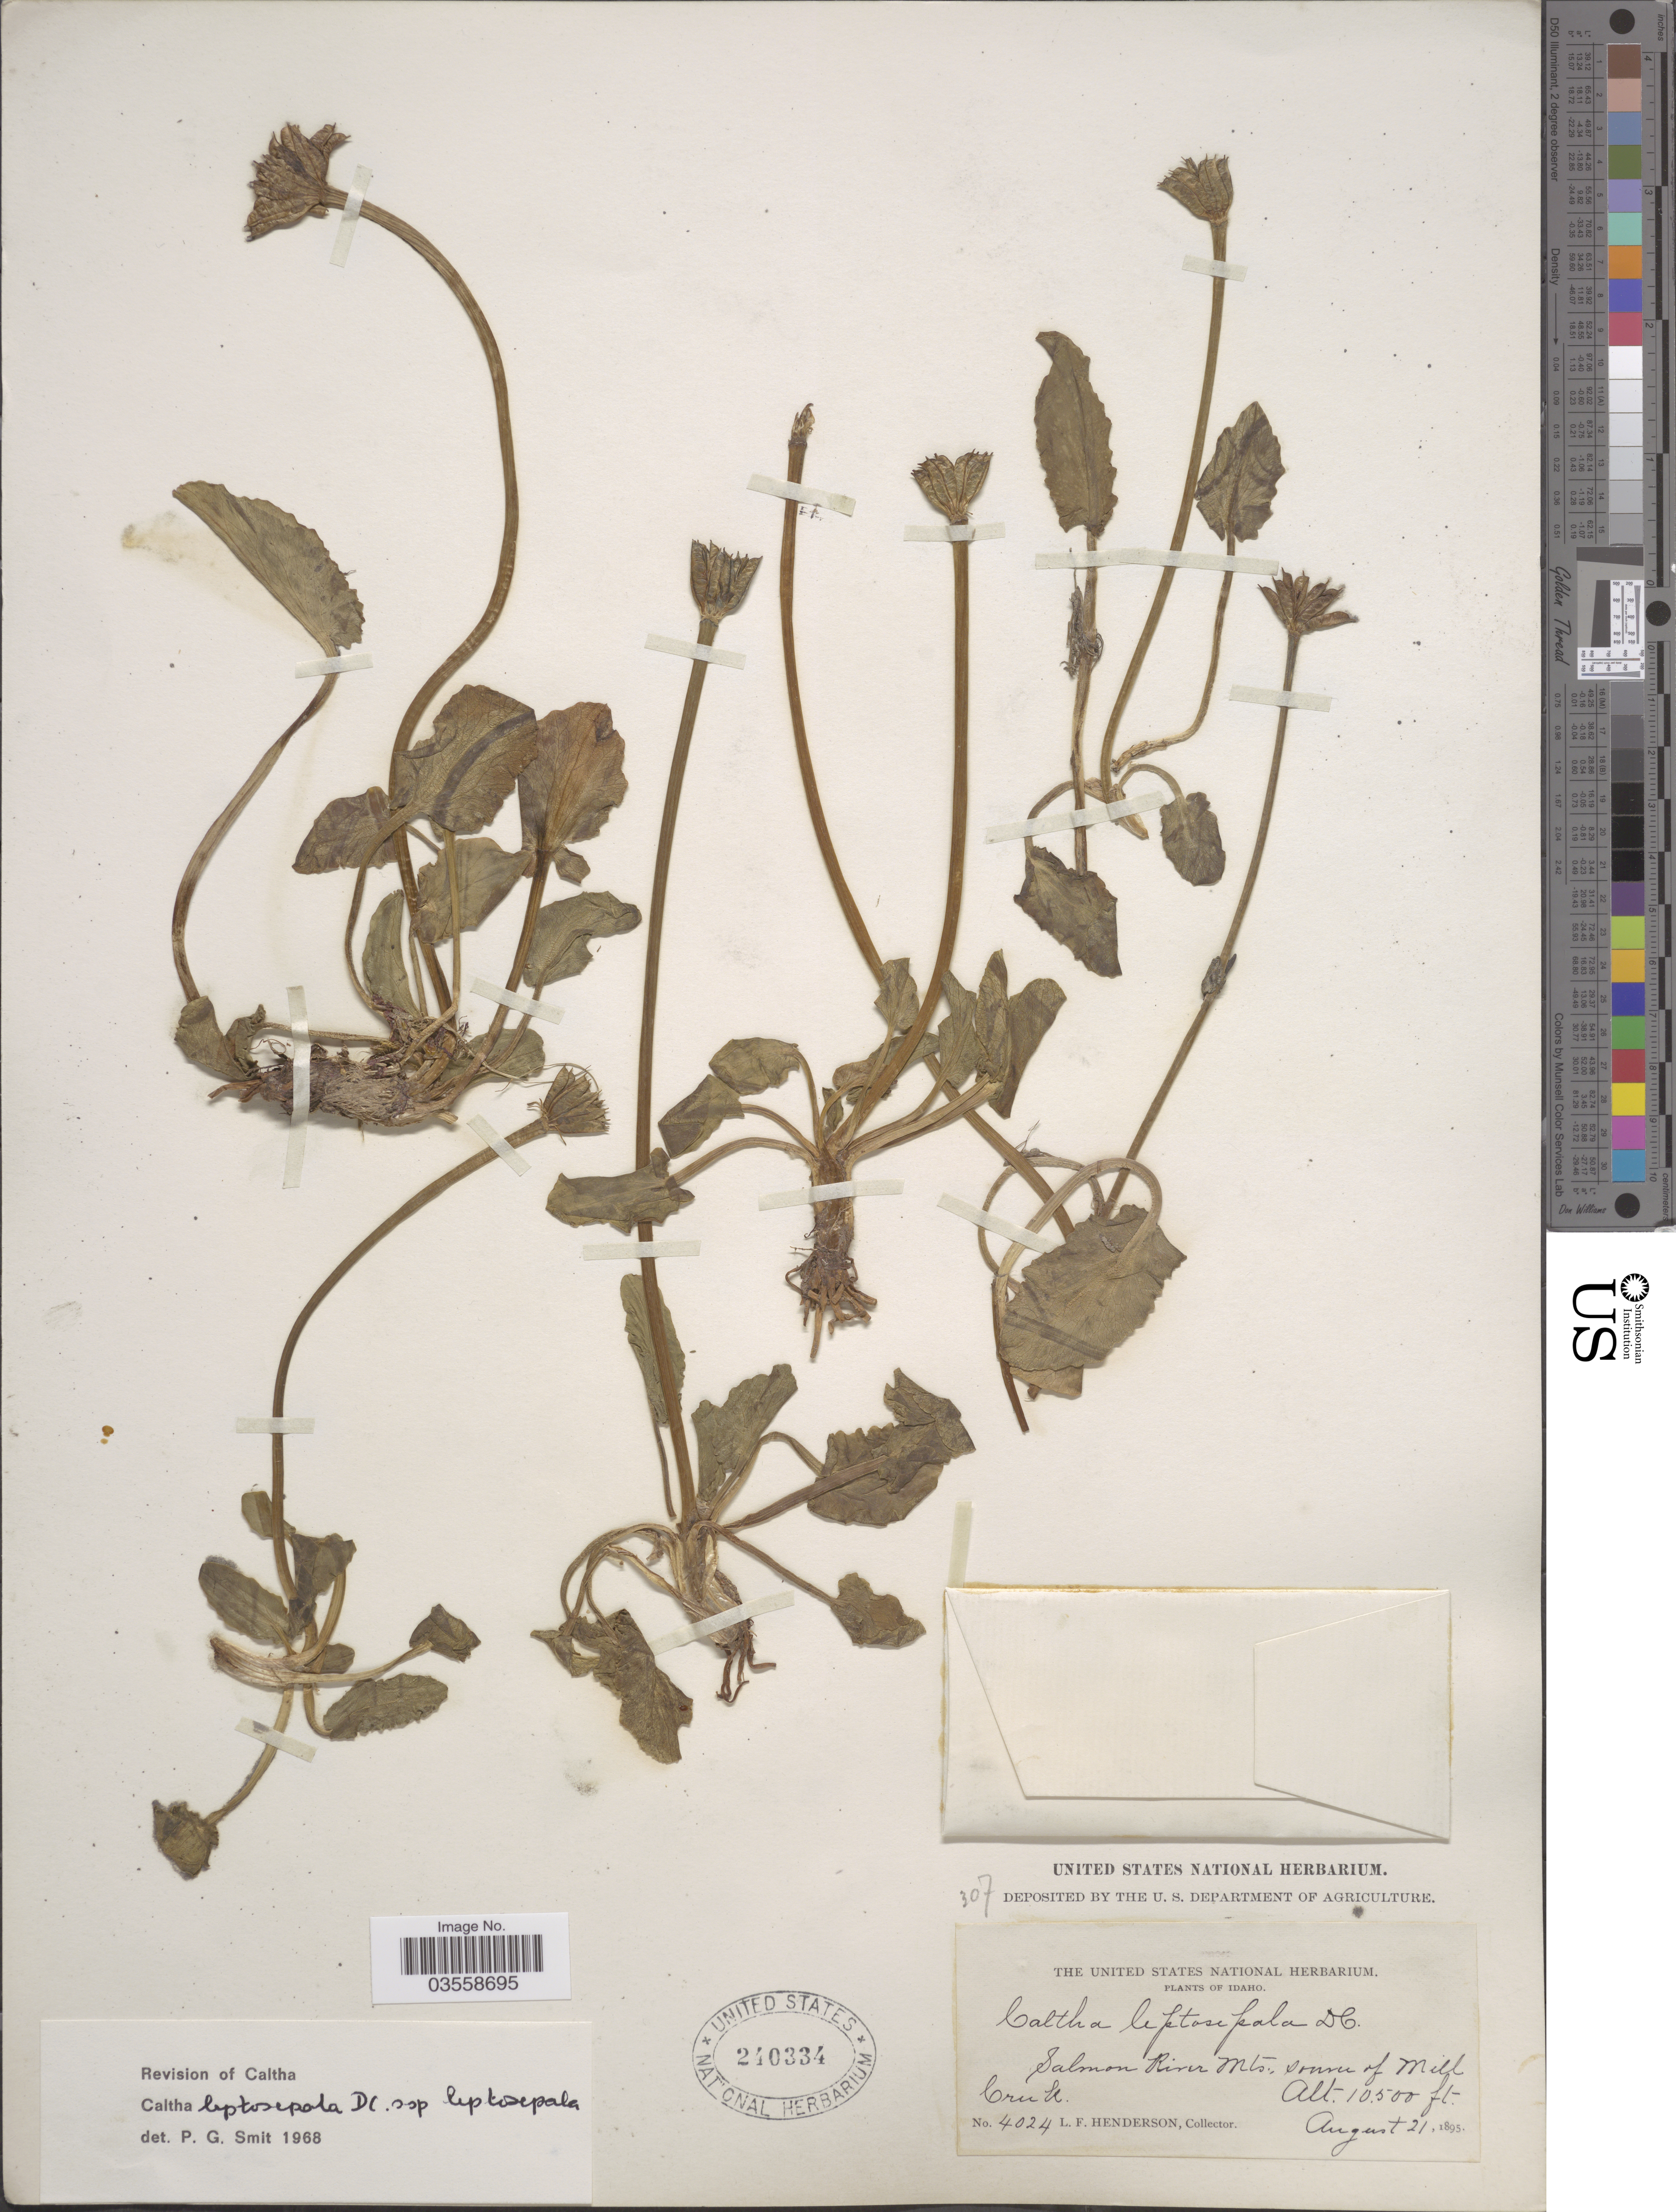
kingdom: Plantae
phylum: Tracheophyta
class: Magnoliopsida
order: Ranunculales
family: Ranunculaceae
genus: Caltha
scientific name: Caltha leptosepala subsp. leptosepala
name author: DC.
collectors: L. Henderson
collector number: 4024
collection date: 1895-08-21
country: United States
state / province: Idaho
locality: Salmon River Mts., source of Mill Creek.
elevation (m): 3200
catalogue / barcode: US 240334